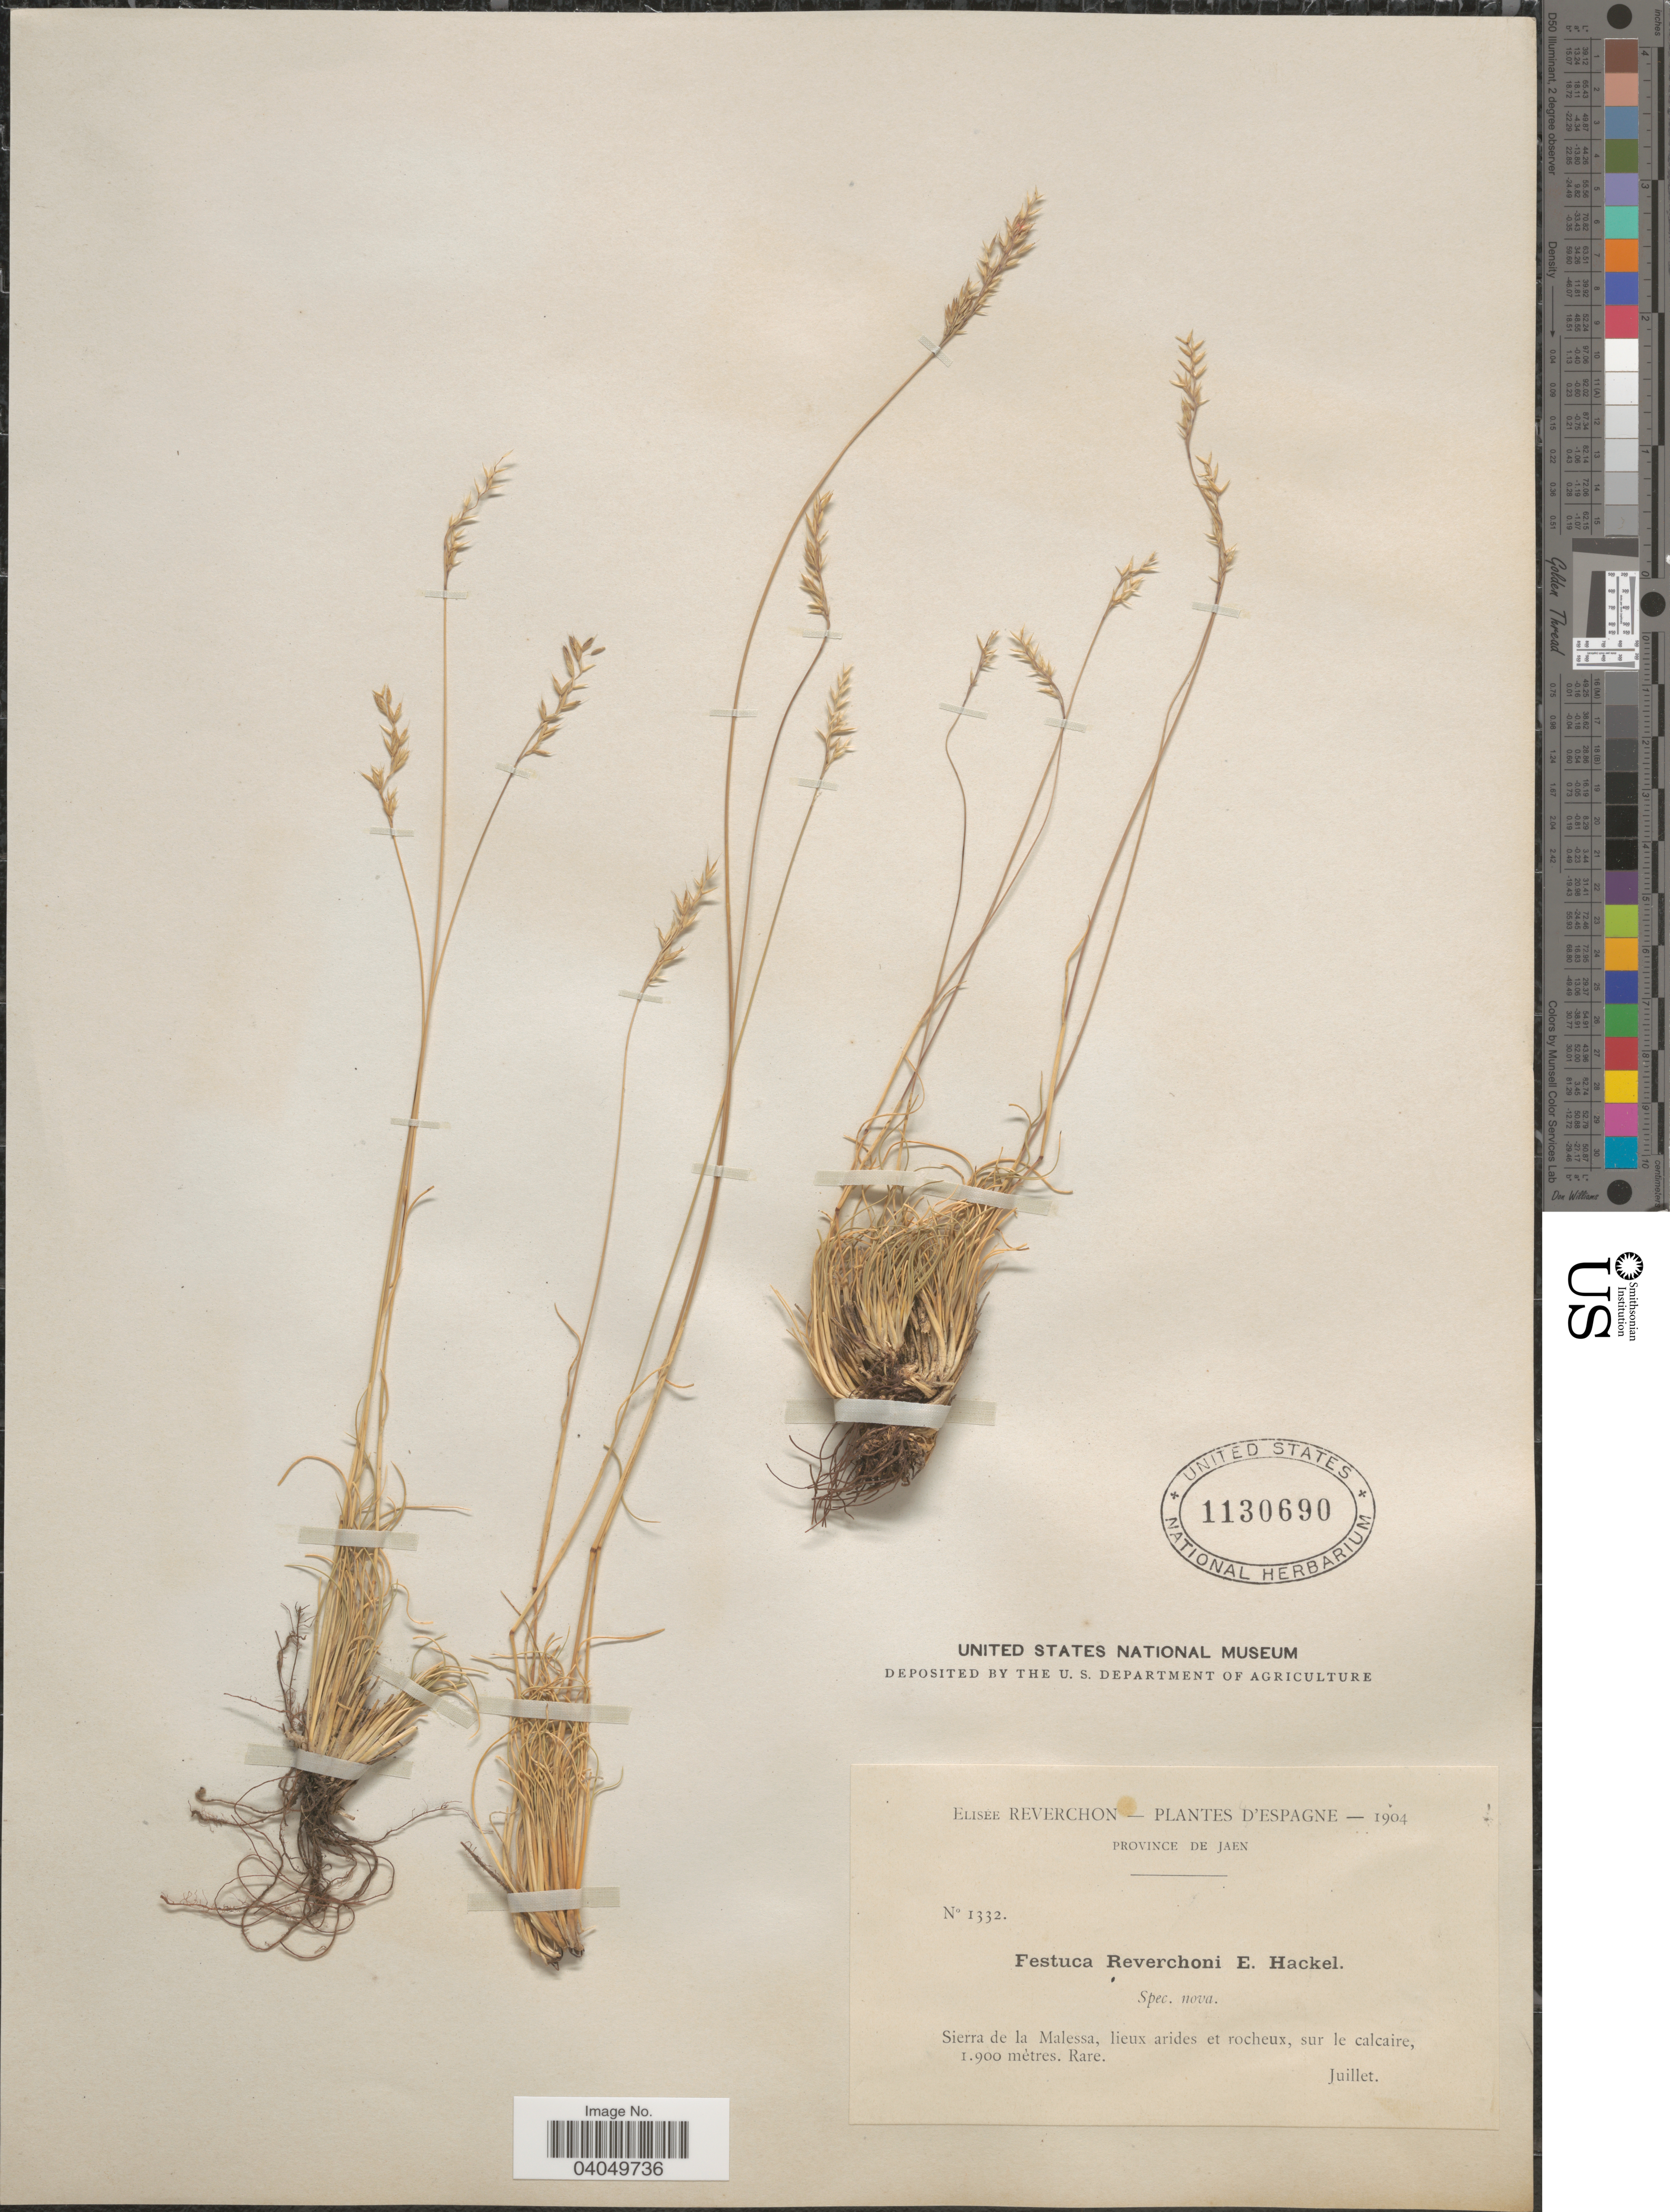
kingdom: Plantae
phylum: Tracheophyta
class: Liliopsida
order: Poales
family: Poaceae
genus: Festuca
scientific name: Festuca reverchonii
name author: Hack.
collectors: E. Reverchon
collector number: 1332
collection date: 1904-07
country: Spain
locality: D'Espagne. Province de Jaen. Sierra de la Malessa, lieux arides et rocheux, sur le calcaire.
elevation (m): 1900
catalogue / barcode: US 1130690